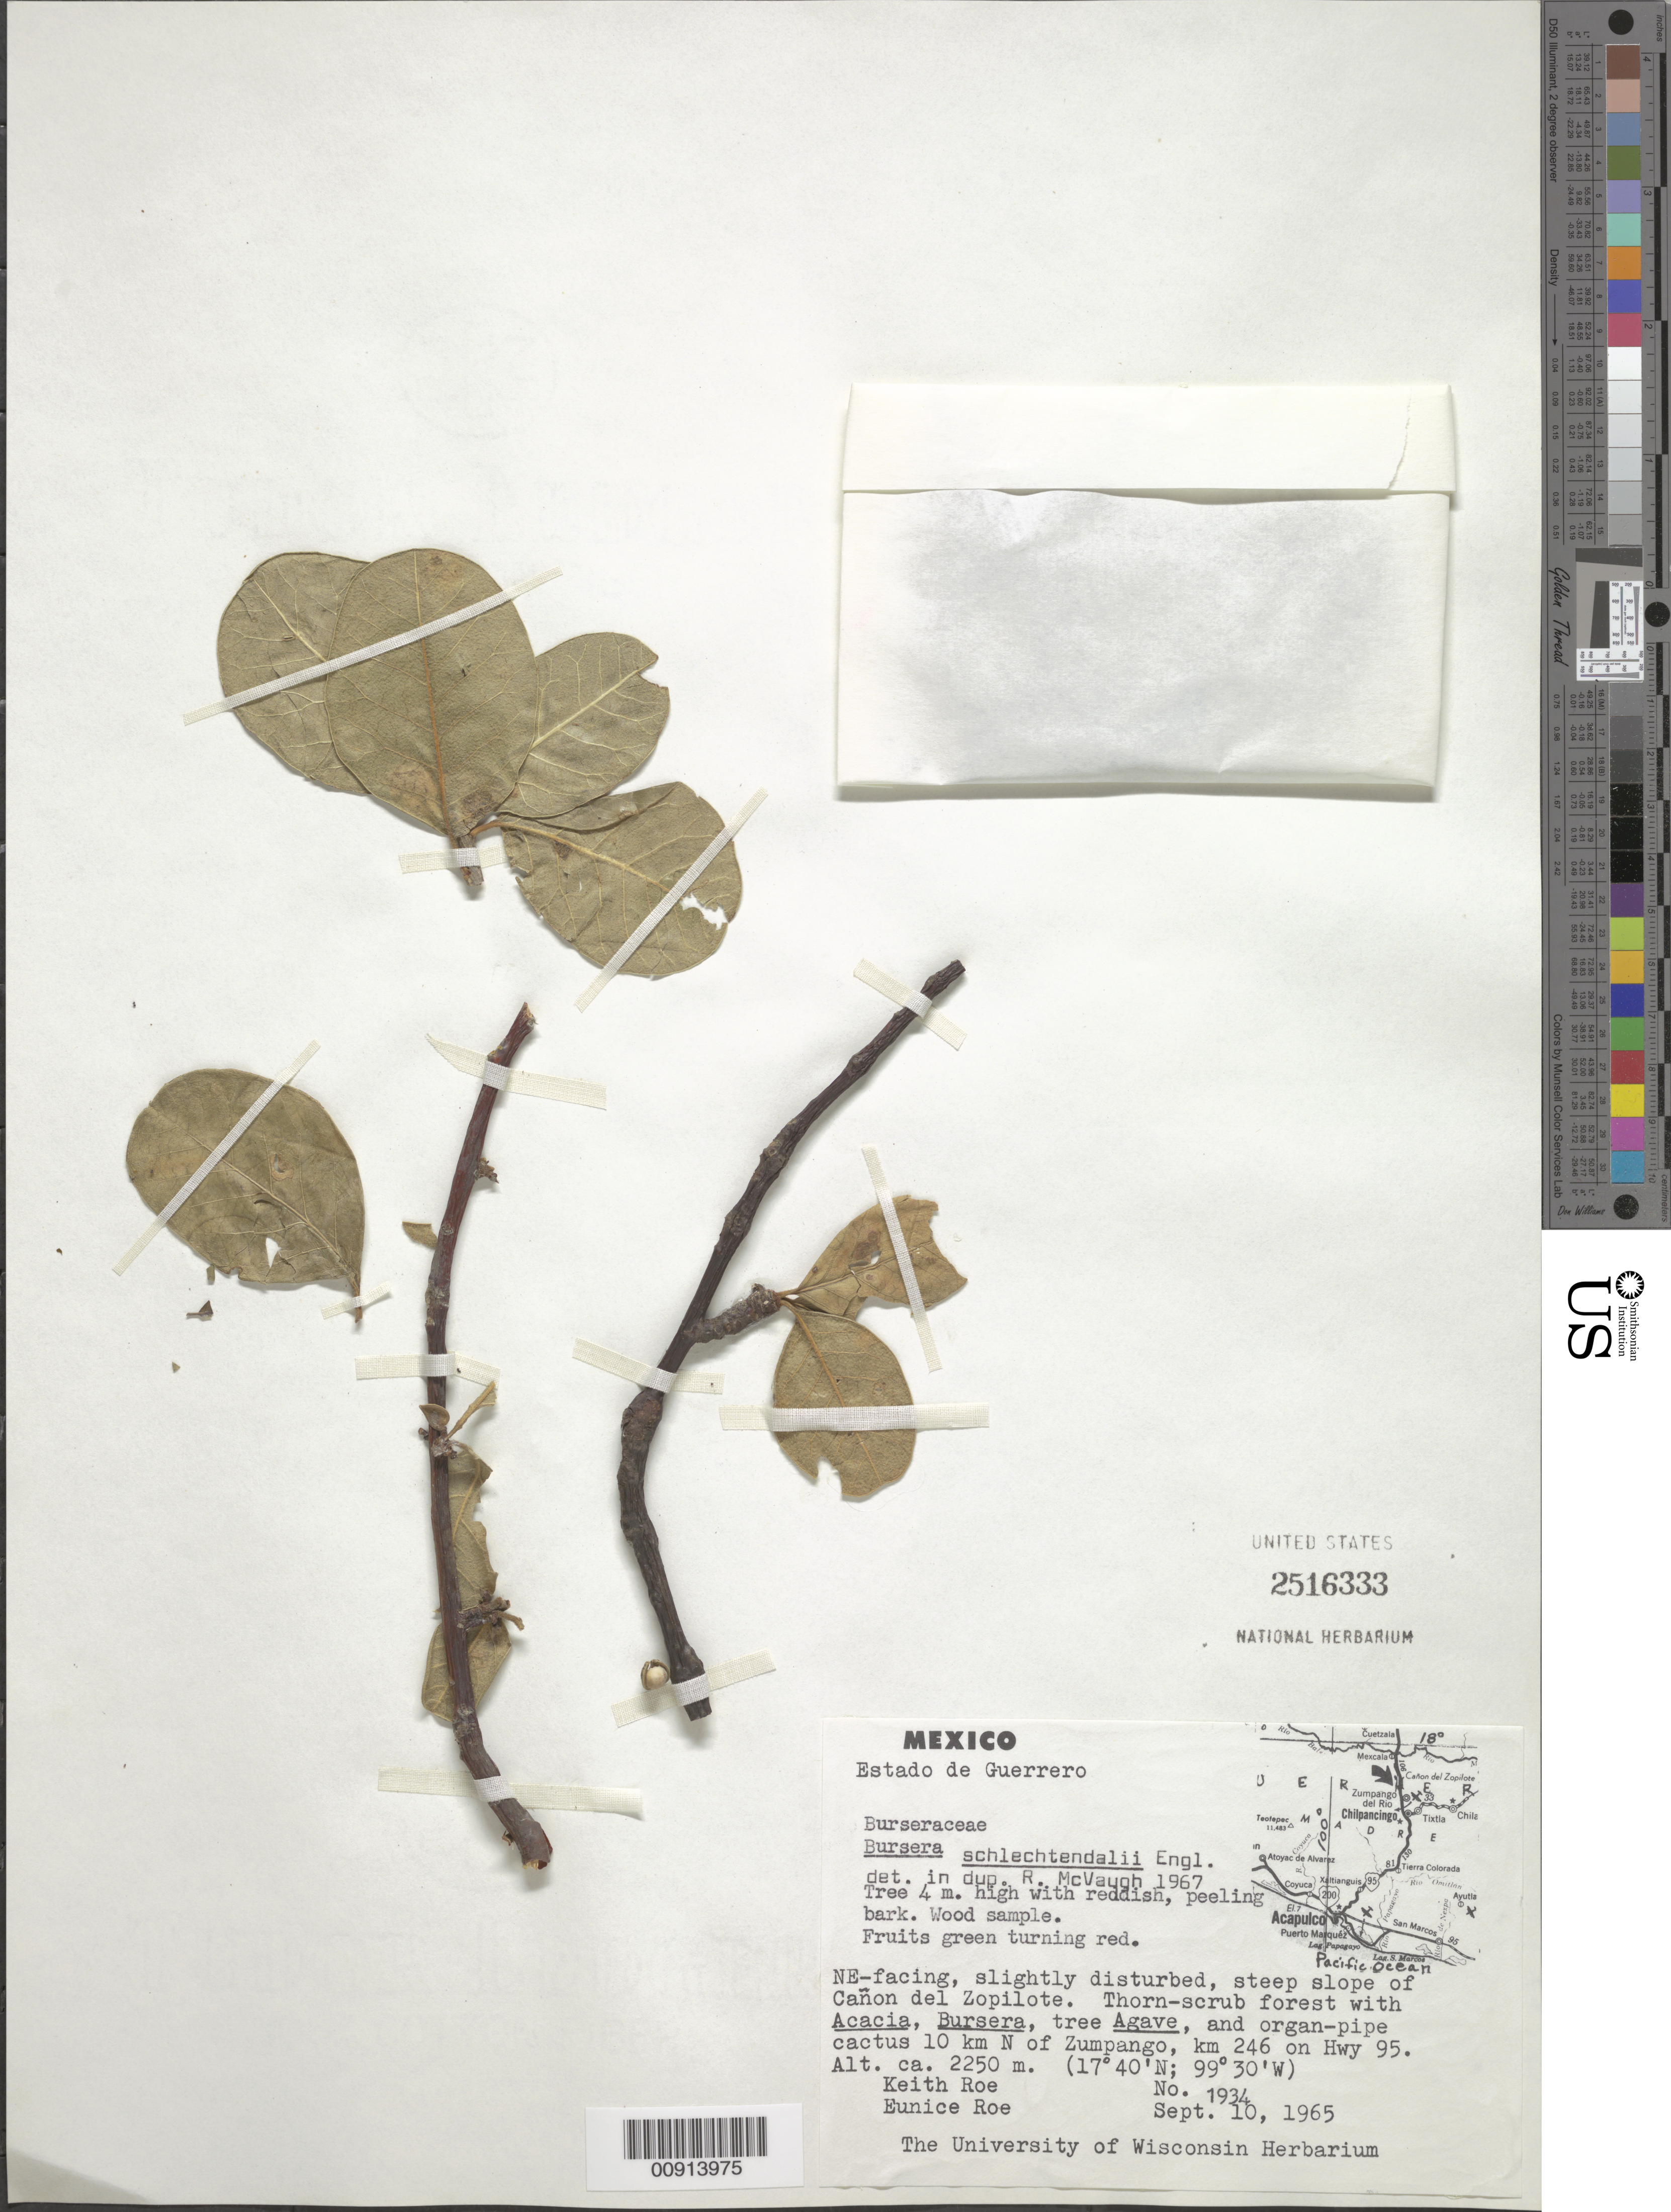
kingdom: Plantae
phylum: Tracheophyta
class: Magnoliopsida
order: Sapindales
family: Burseraceae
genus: Bursera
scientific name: Bursera schlechtendalii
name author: Engl.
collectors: K. E. Roe & E. Roe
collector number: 1934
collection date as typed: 10 Sep 1965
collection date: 1965-09-10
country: Mexico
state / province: Guerrero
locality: NE-facing, slightly disturbed, steep slope of Cañon del Zopilote. 10 km N of Zumpango, km 246 on Hwy 95. Estado de Guerrero.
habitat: NE-facing, slightly disturbed, steep slope of Cañon; Thorn-scrub forest w/Acacia, Bursera, tree Agave, & organ-pipe cactus.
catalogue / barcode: US 2516333